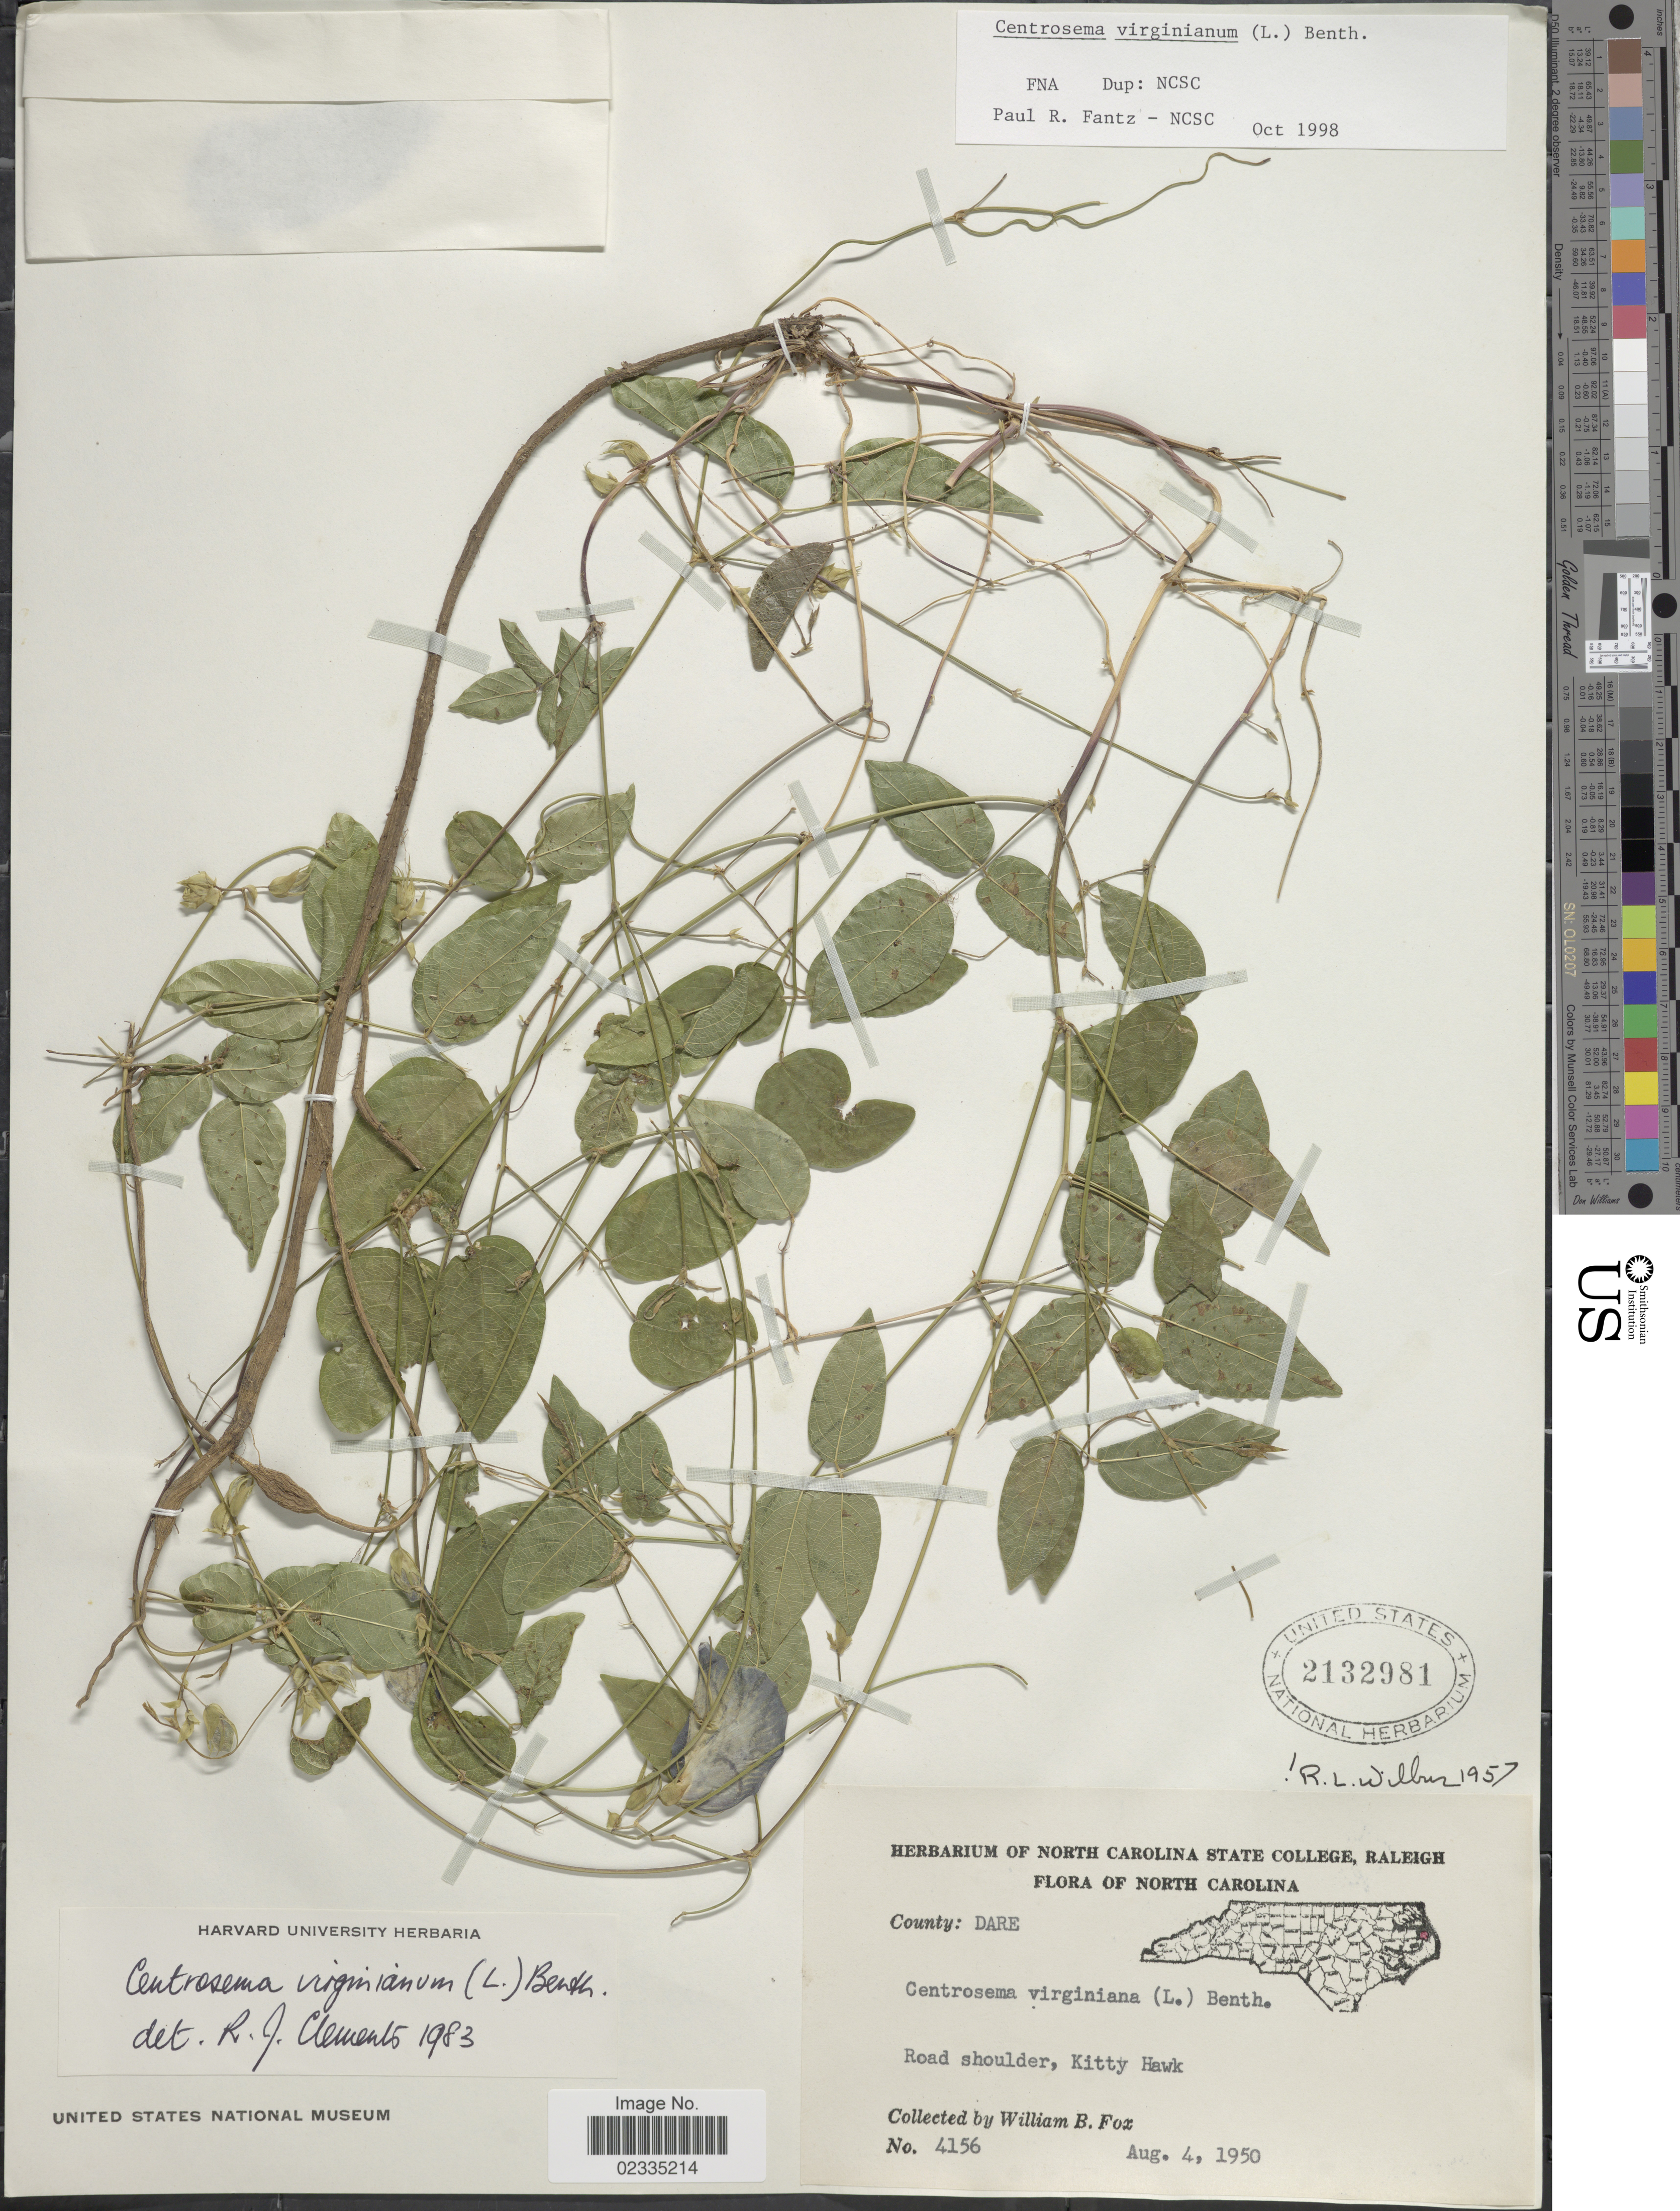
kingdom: Plantae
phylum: Tracheophyta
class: Magnoliopsida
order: Fabales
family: Fabaceae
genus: Centrosema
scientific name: Centrosema virginianum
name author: (L.) Benth.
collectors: W. B. Fox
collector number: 4156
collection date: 1950-08-04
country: United States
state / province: North Carolina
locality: County: Dare, Road shoulder, Kitty Hawk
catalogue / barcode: US 2132981